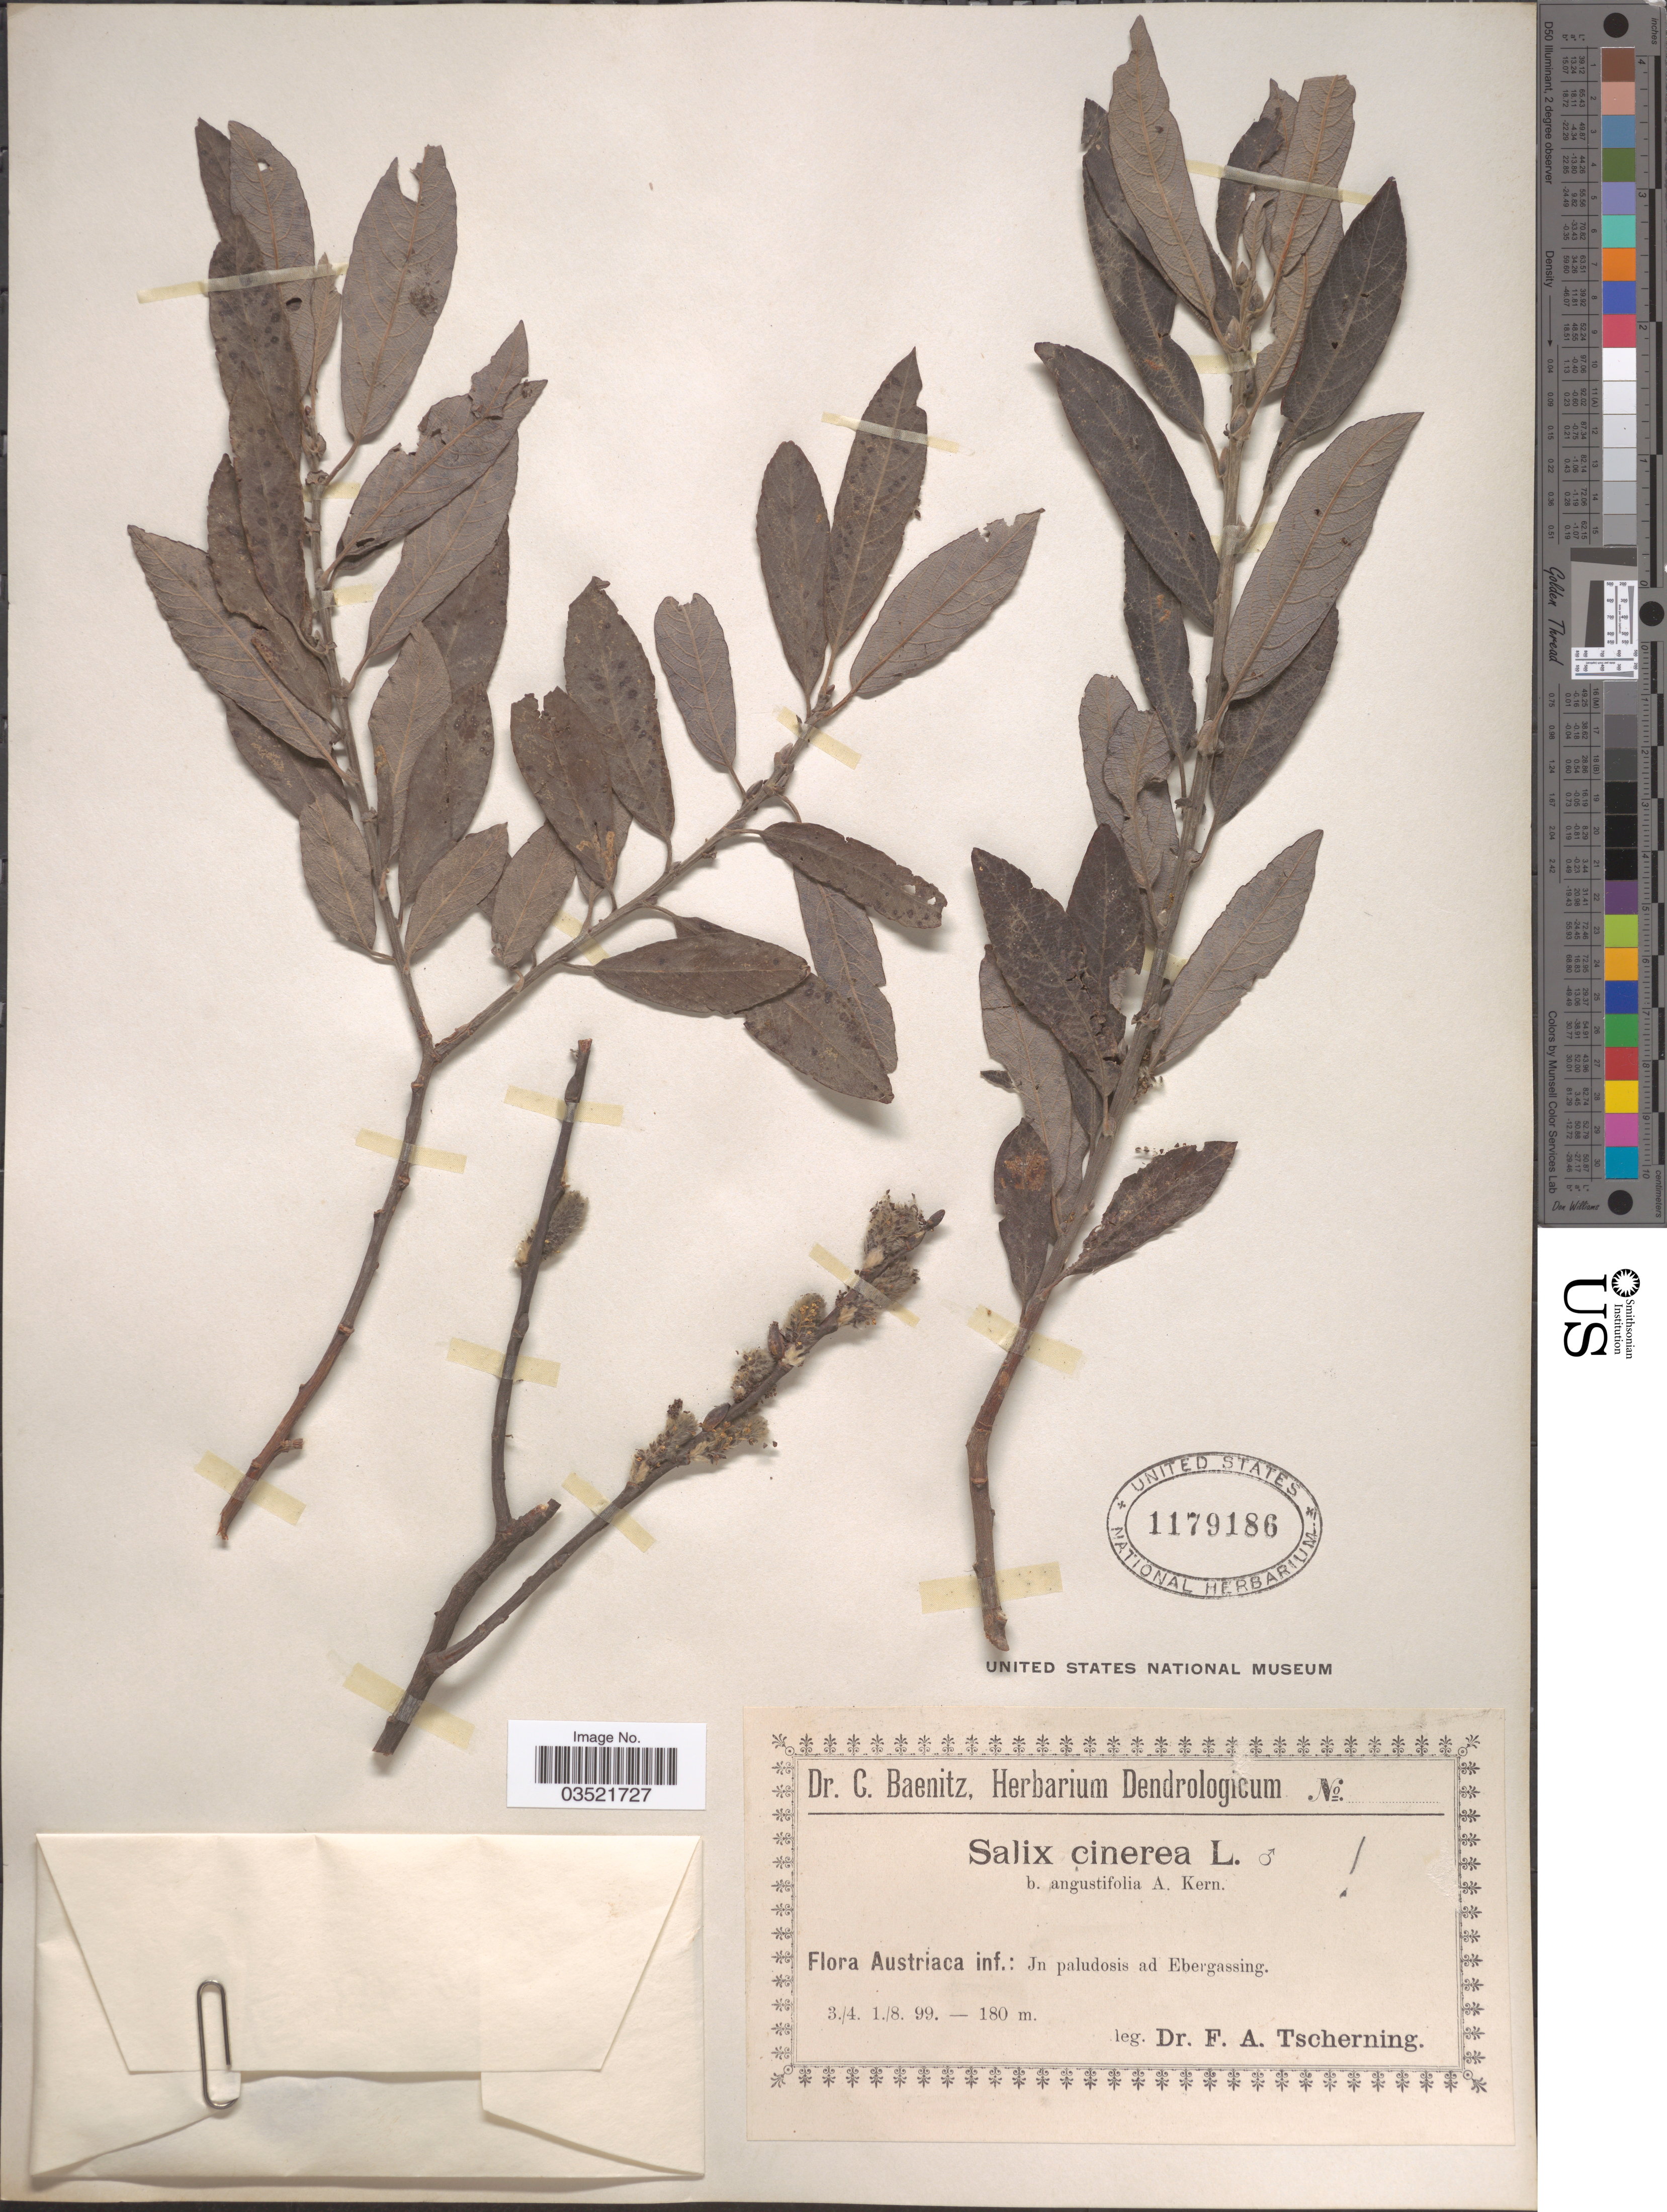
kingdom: Plantae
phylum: Tracheophyta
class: Magnoliopsida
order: Malpighiales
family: Salicaceae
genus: Salix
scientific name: Salix cinerea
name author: L.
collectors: F. A. Tscherning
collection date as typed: Transcribed d/m/y: 3/4/99 to 1/8/99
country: Austria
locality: Austriaca inf.: Jn paludosis ad Ebergassing.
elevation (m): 180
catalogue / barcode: US 1179186